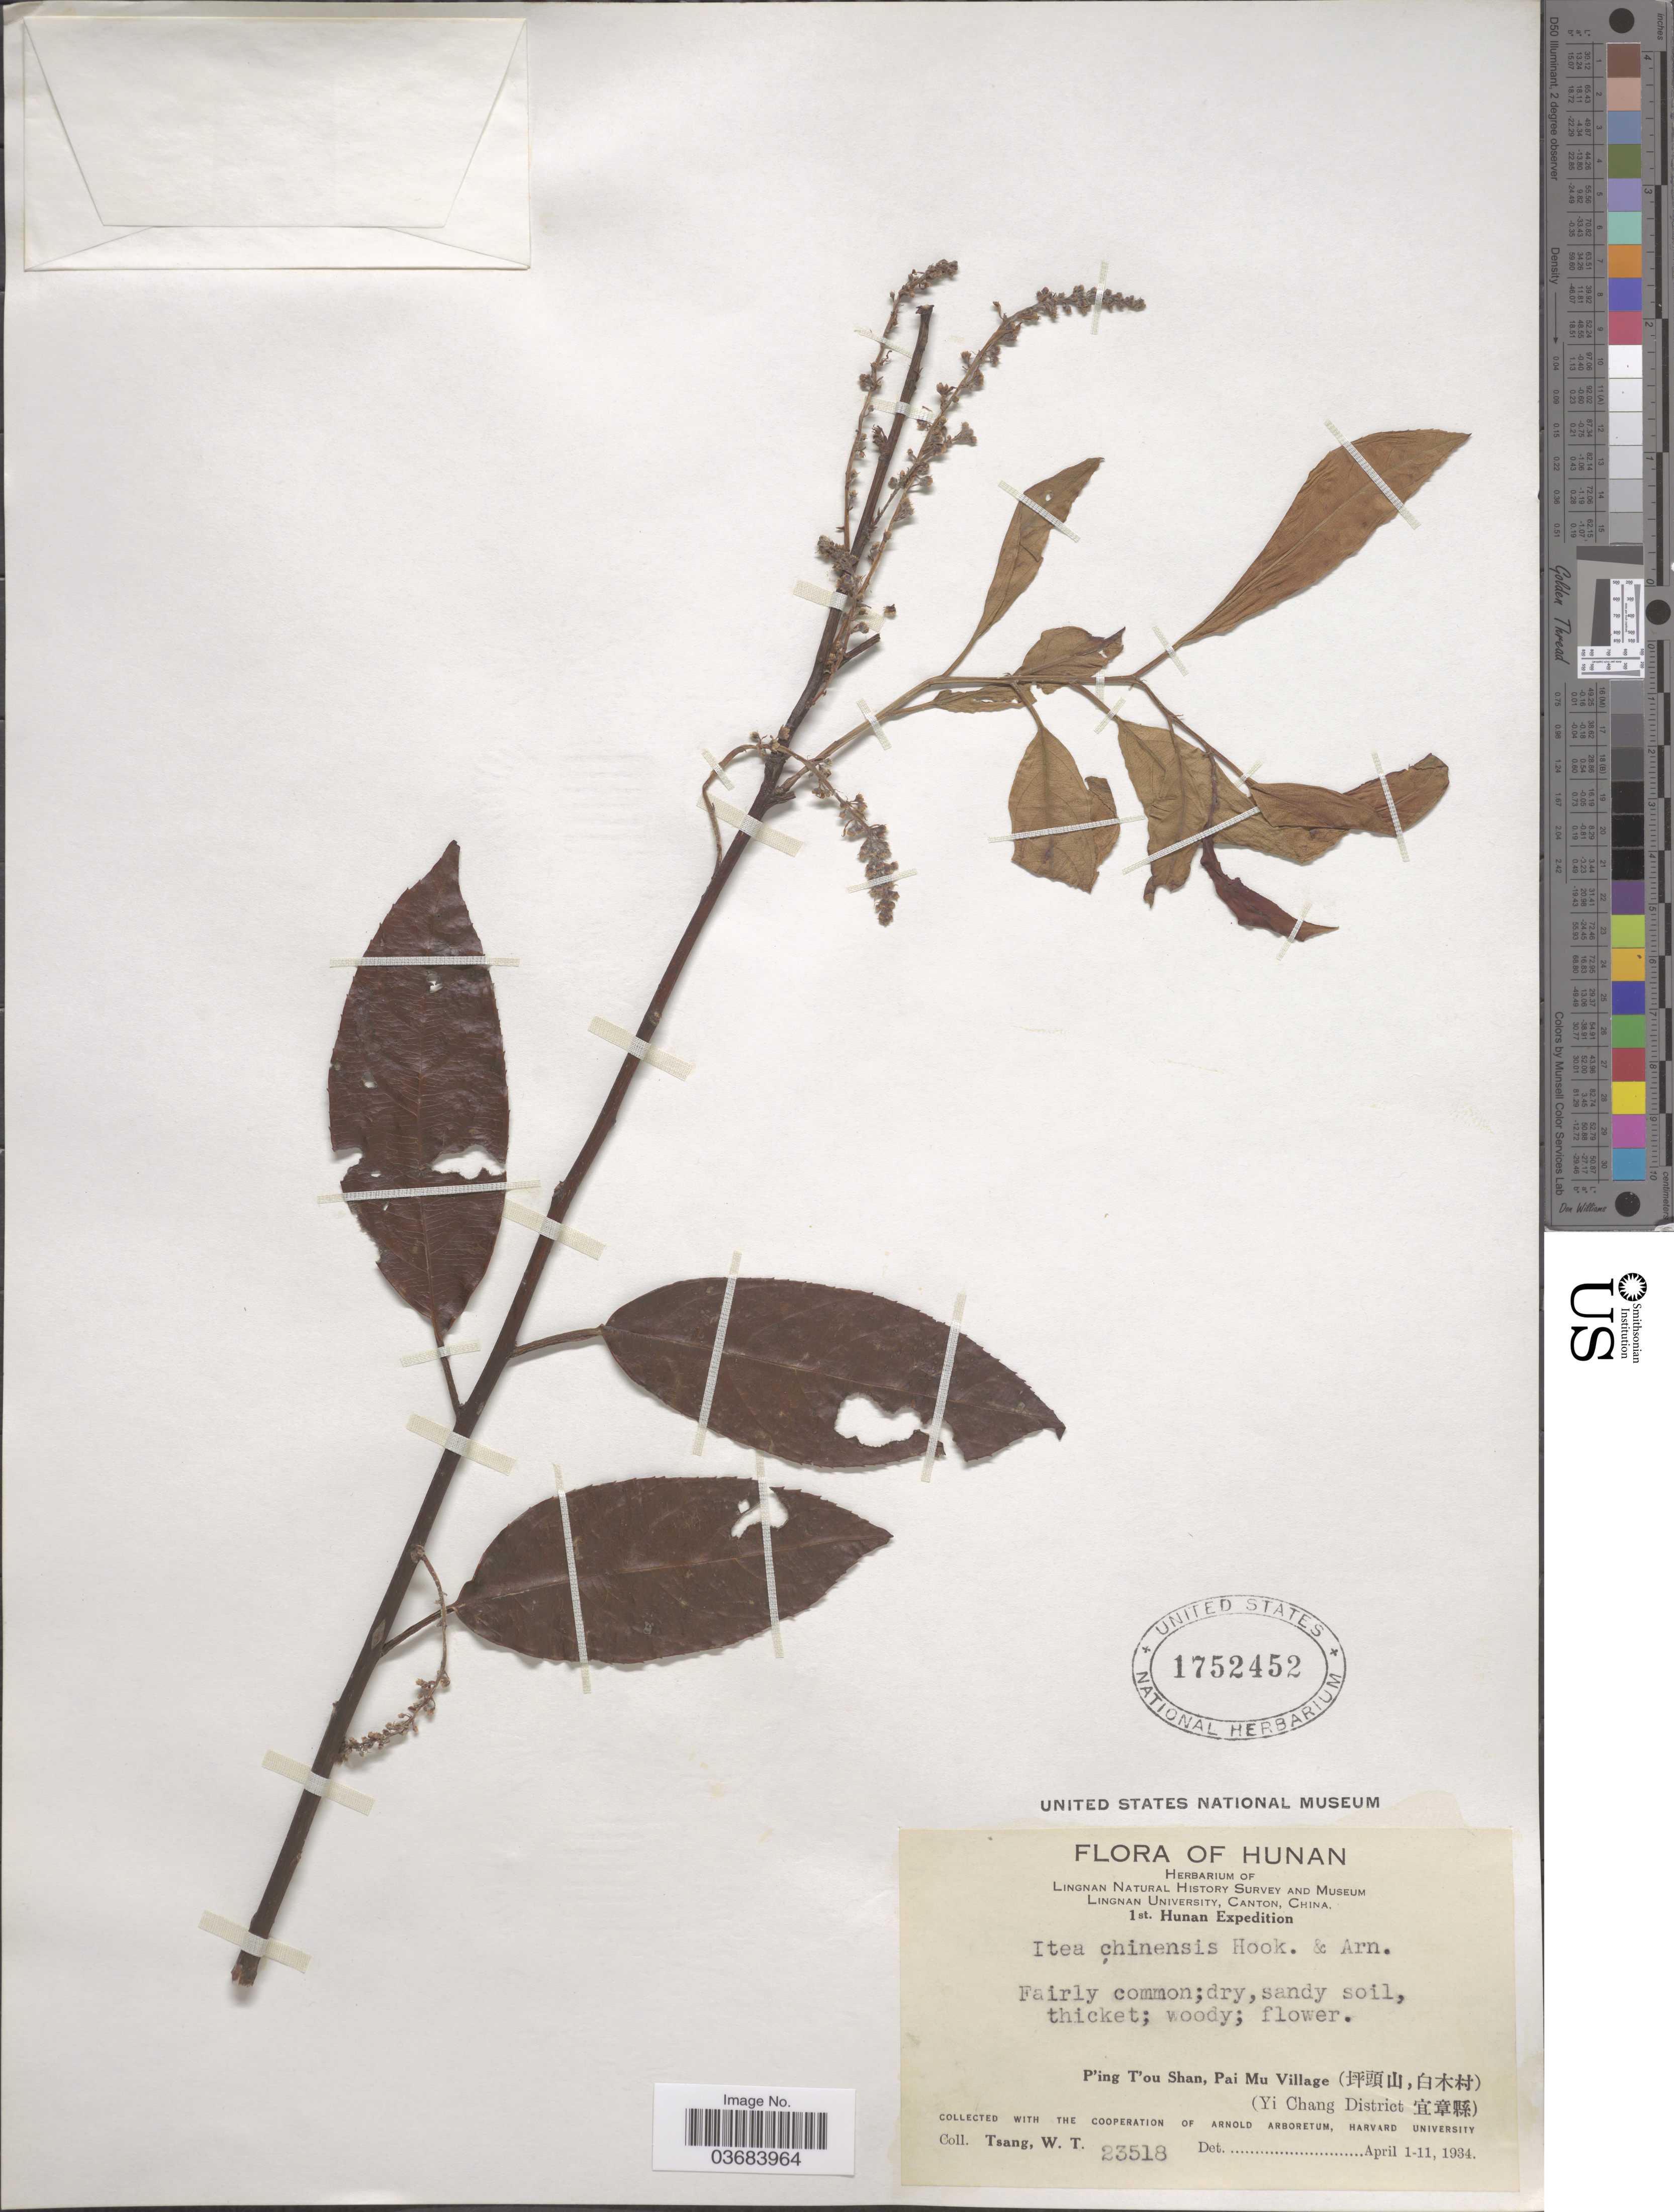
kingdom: Plantae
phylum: Tracheophyta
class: Magnoliopsida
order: Saxifragales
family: Iteaceae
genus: Itea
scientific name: Itea chinensis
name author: W. Hook. & H.J. Arn.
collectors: W. T. Tsang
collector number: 23518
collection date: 1934-04-01/1934-04-11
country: China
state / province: Hunan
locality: Lingnan Natural History Survey. 1st. Hunan Expedition. P'ing T'ou Shan, Pai Mu Village (X, X) (Yi Chang District X).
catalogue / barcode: US 1752452